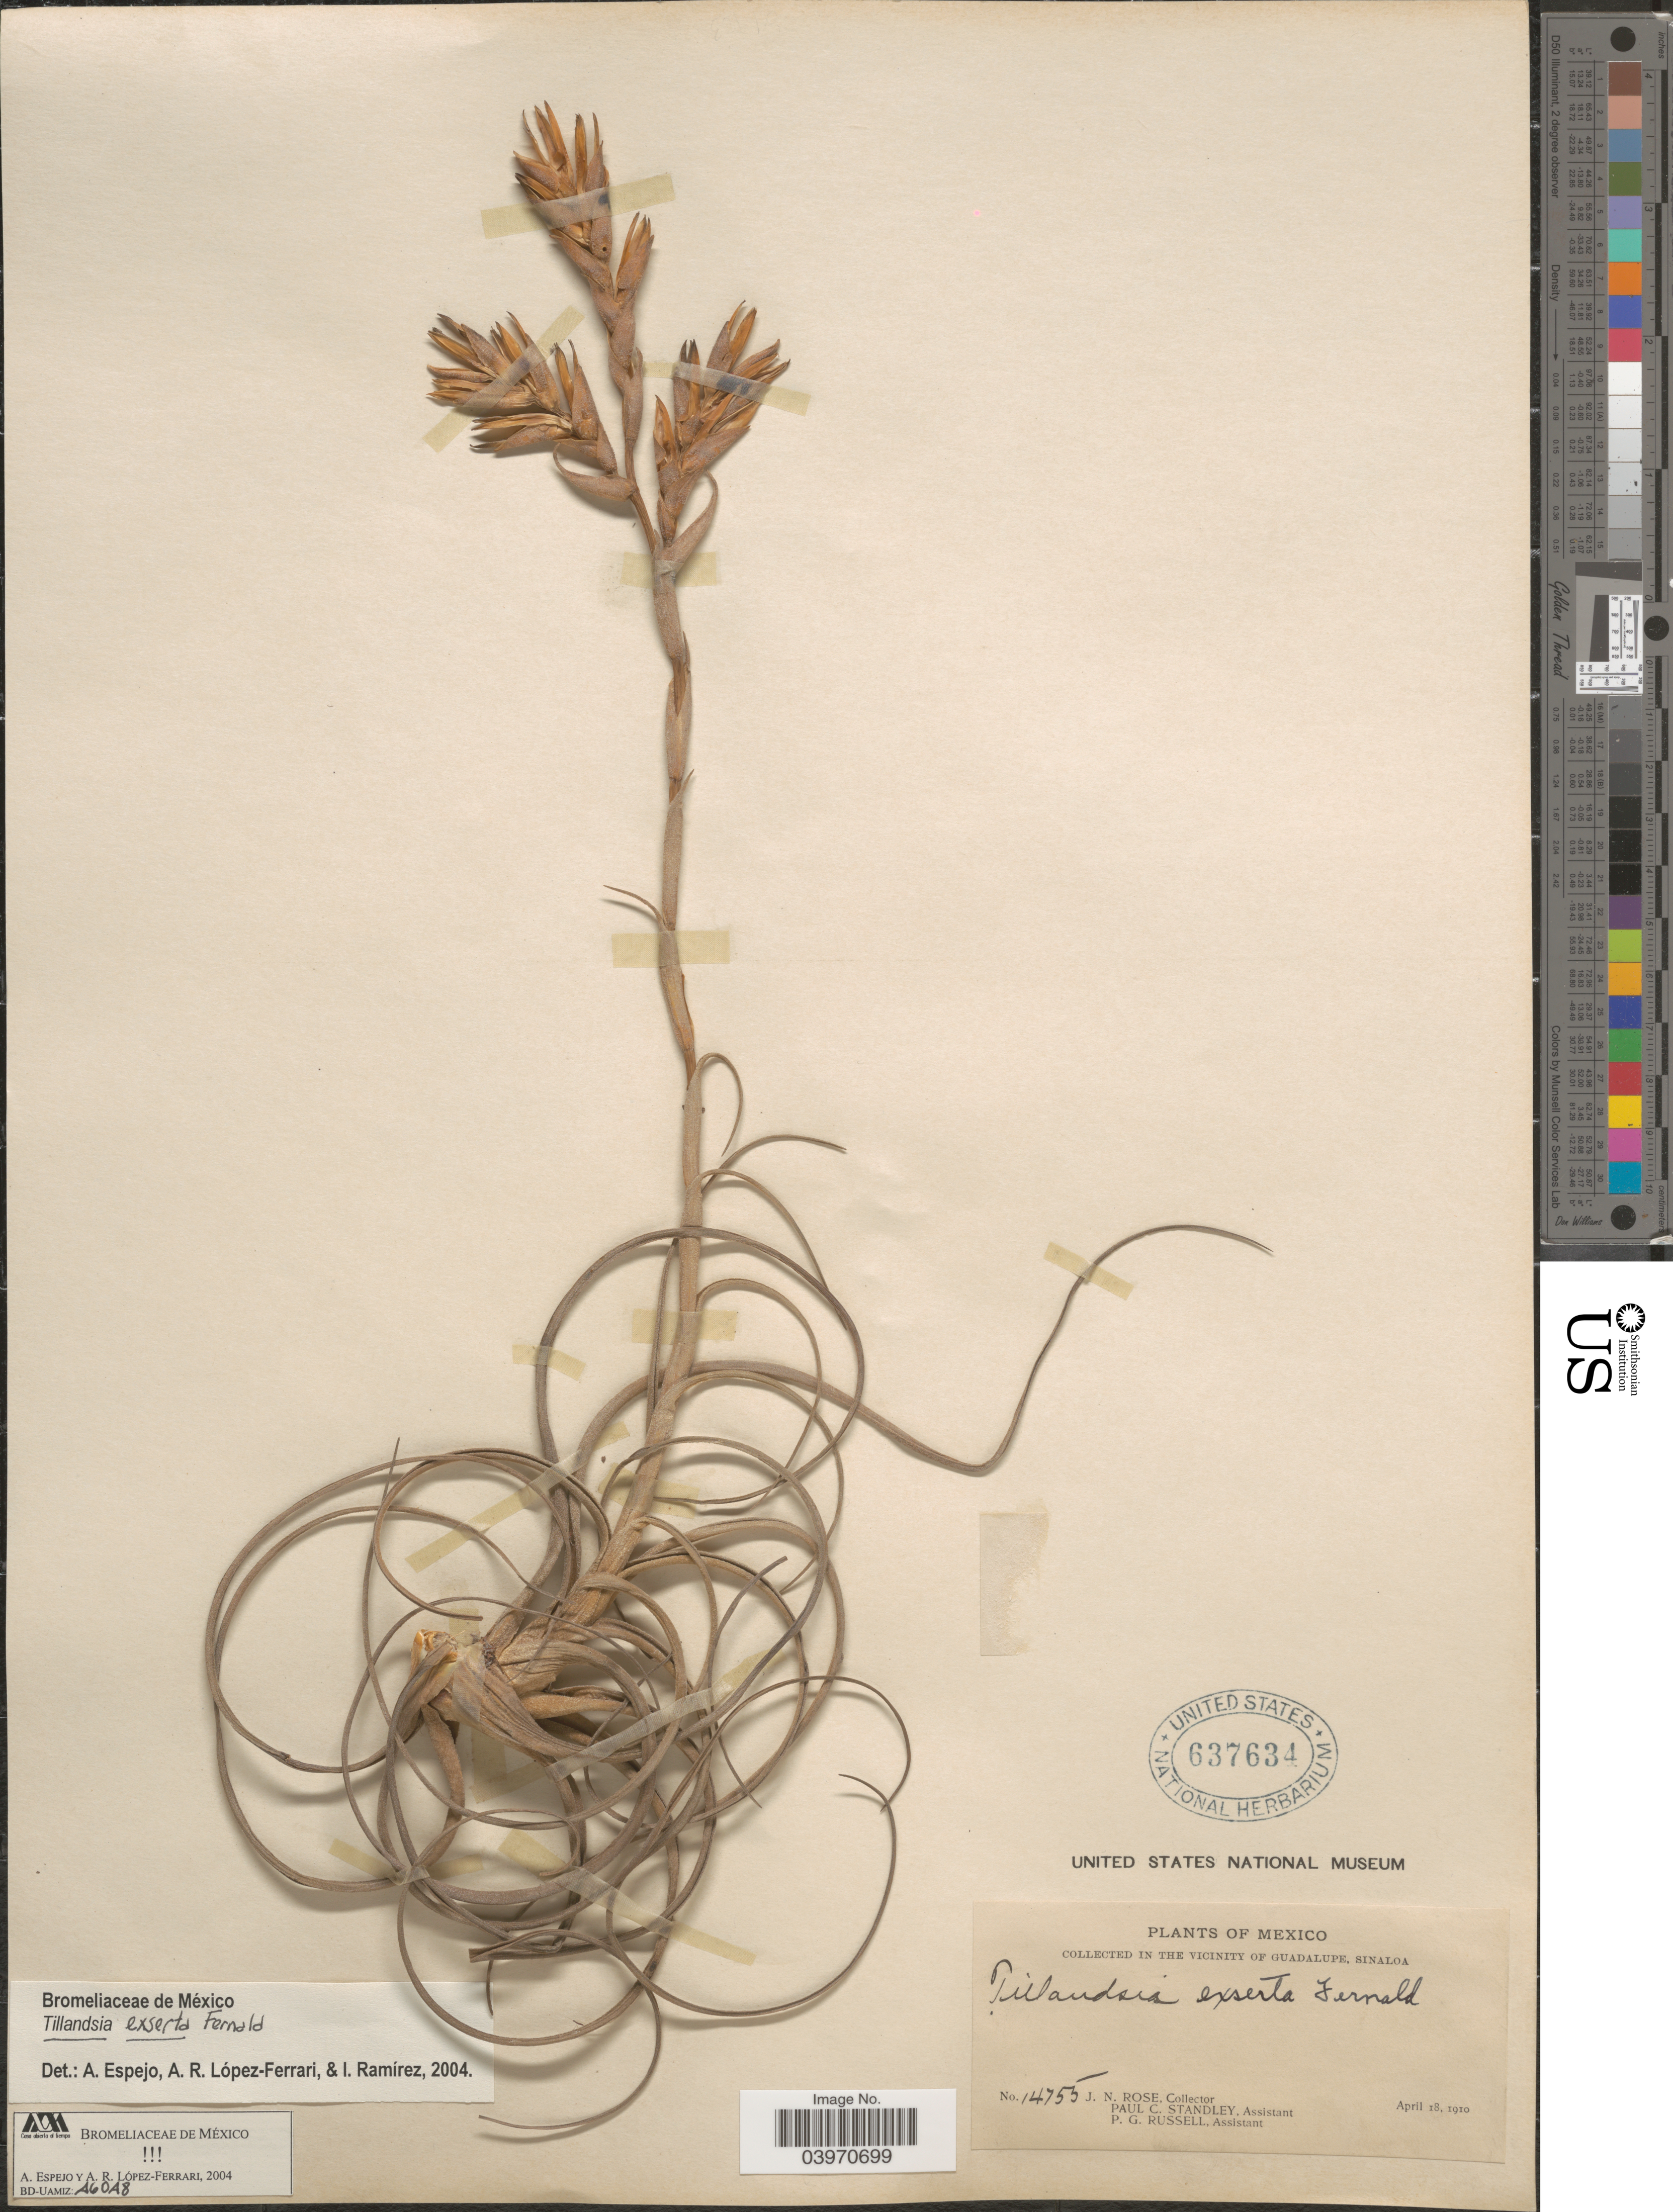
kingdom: Plantae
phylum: Tracheophyta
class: Liliopsida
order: Poales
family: Bromeliaceae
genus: Tillandsia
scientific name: Tillandsia exserta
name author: Fernald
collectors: J. N. Rose, P. C. Standley & P. G. Russell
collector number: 14755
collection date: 1910-04-18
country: Mexico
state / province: Sinaloa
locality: In the vicinity of Guadalupe.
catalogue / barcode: US 637634